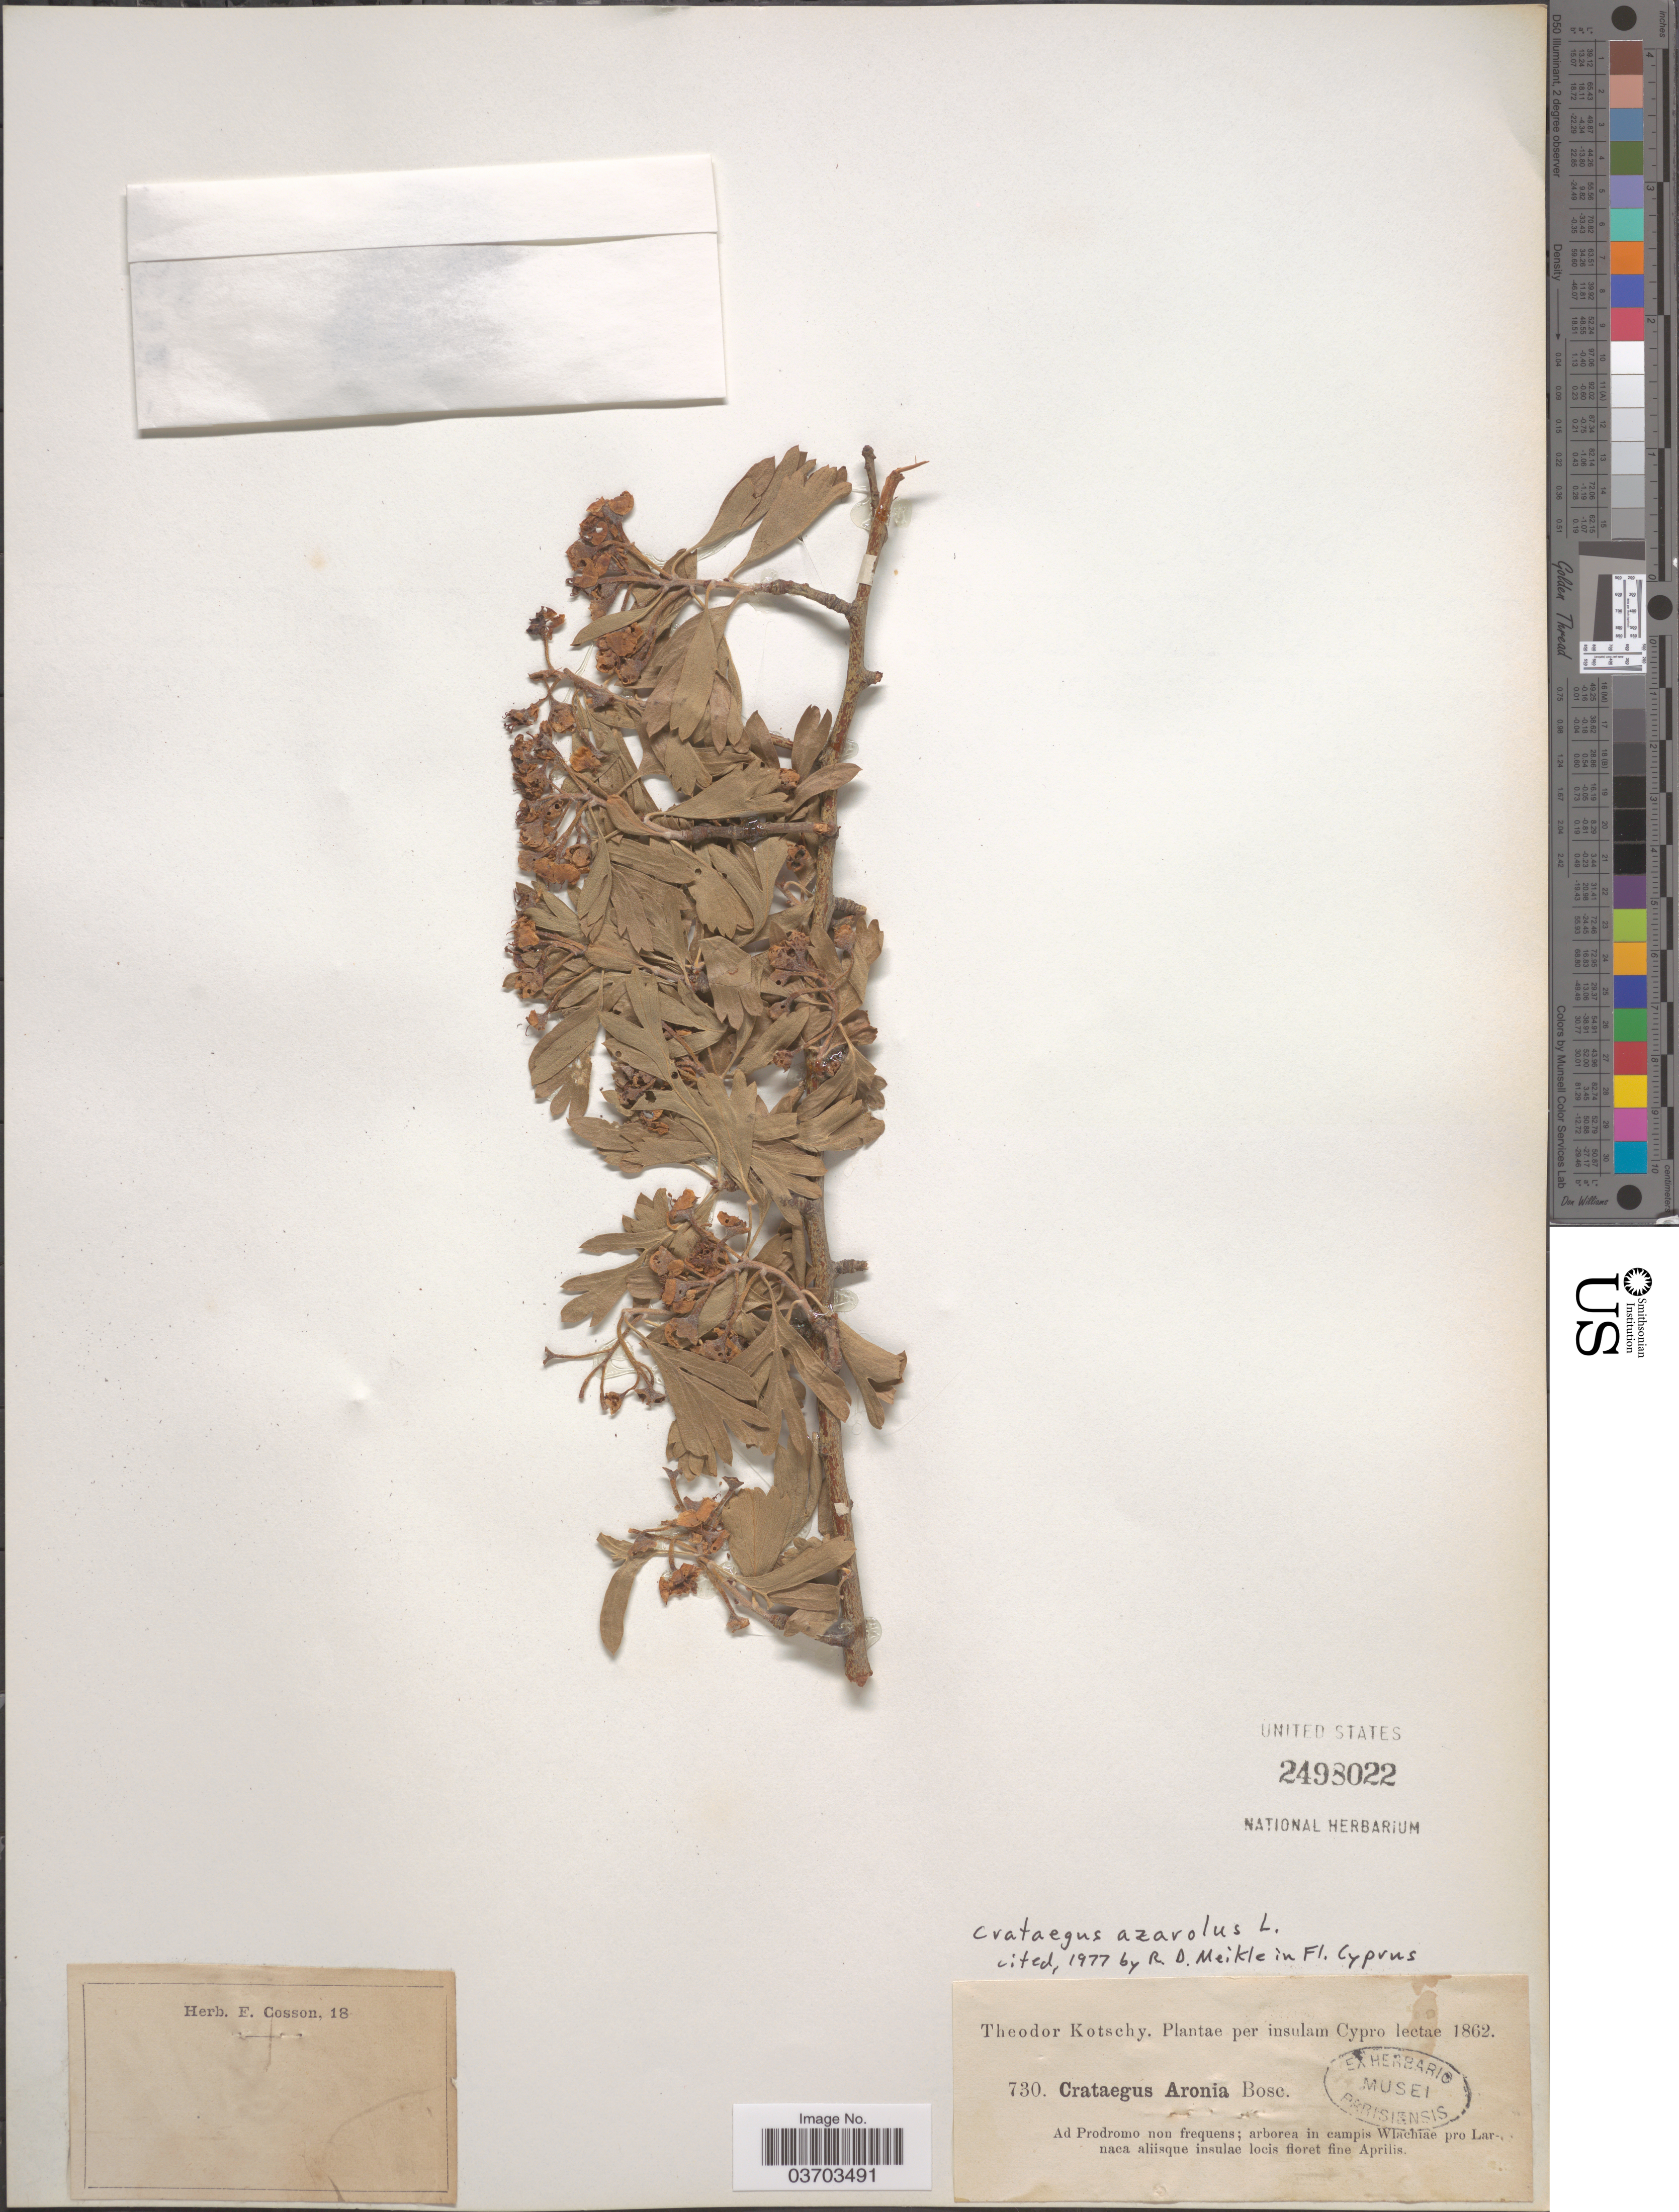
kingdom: Plantae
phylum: Tracheophyta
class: Magnoliopsida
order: Rosales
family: Rosaceae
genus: Crataegus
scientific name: Crataegus azarolus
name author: L.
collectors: K. G. Kotschy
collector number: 730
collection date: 1862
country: Cyprus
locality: Insulam Cypro. Ad Prodromo non frequens; arborea in campis Wlachiae pro Larnaca aliisque insulae locis floret fine Aprilis.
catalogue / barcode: US 2498022